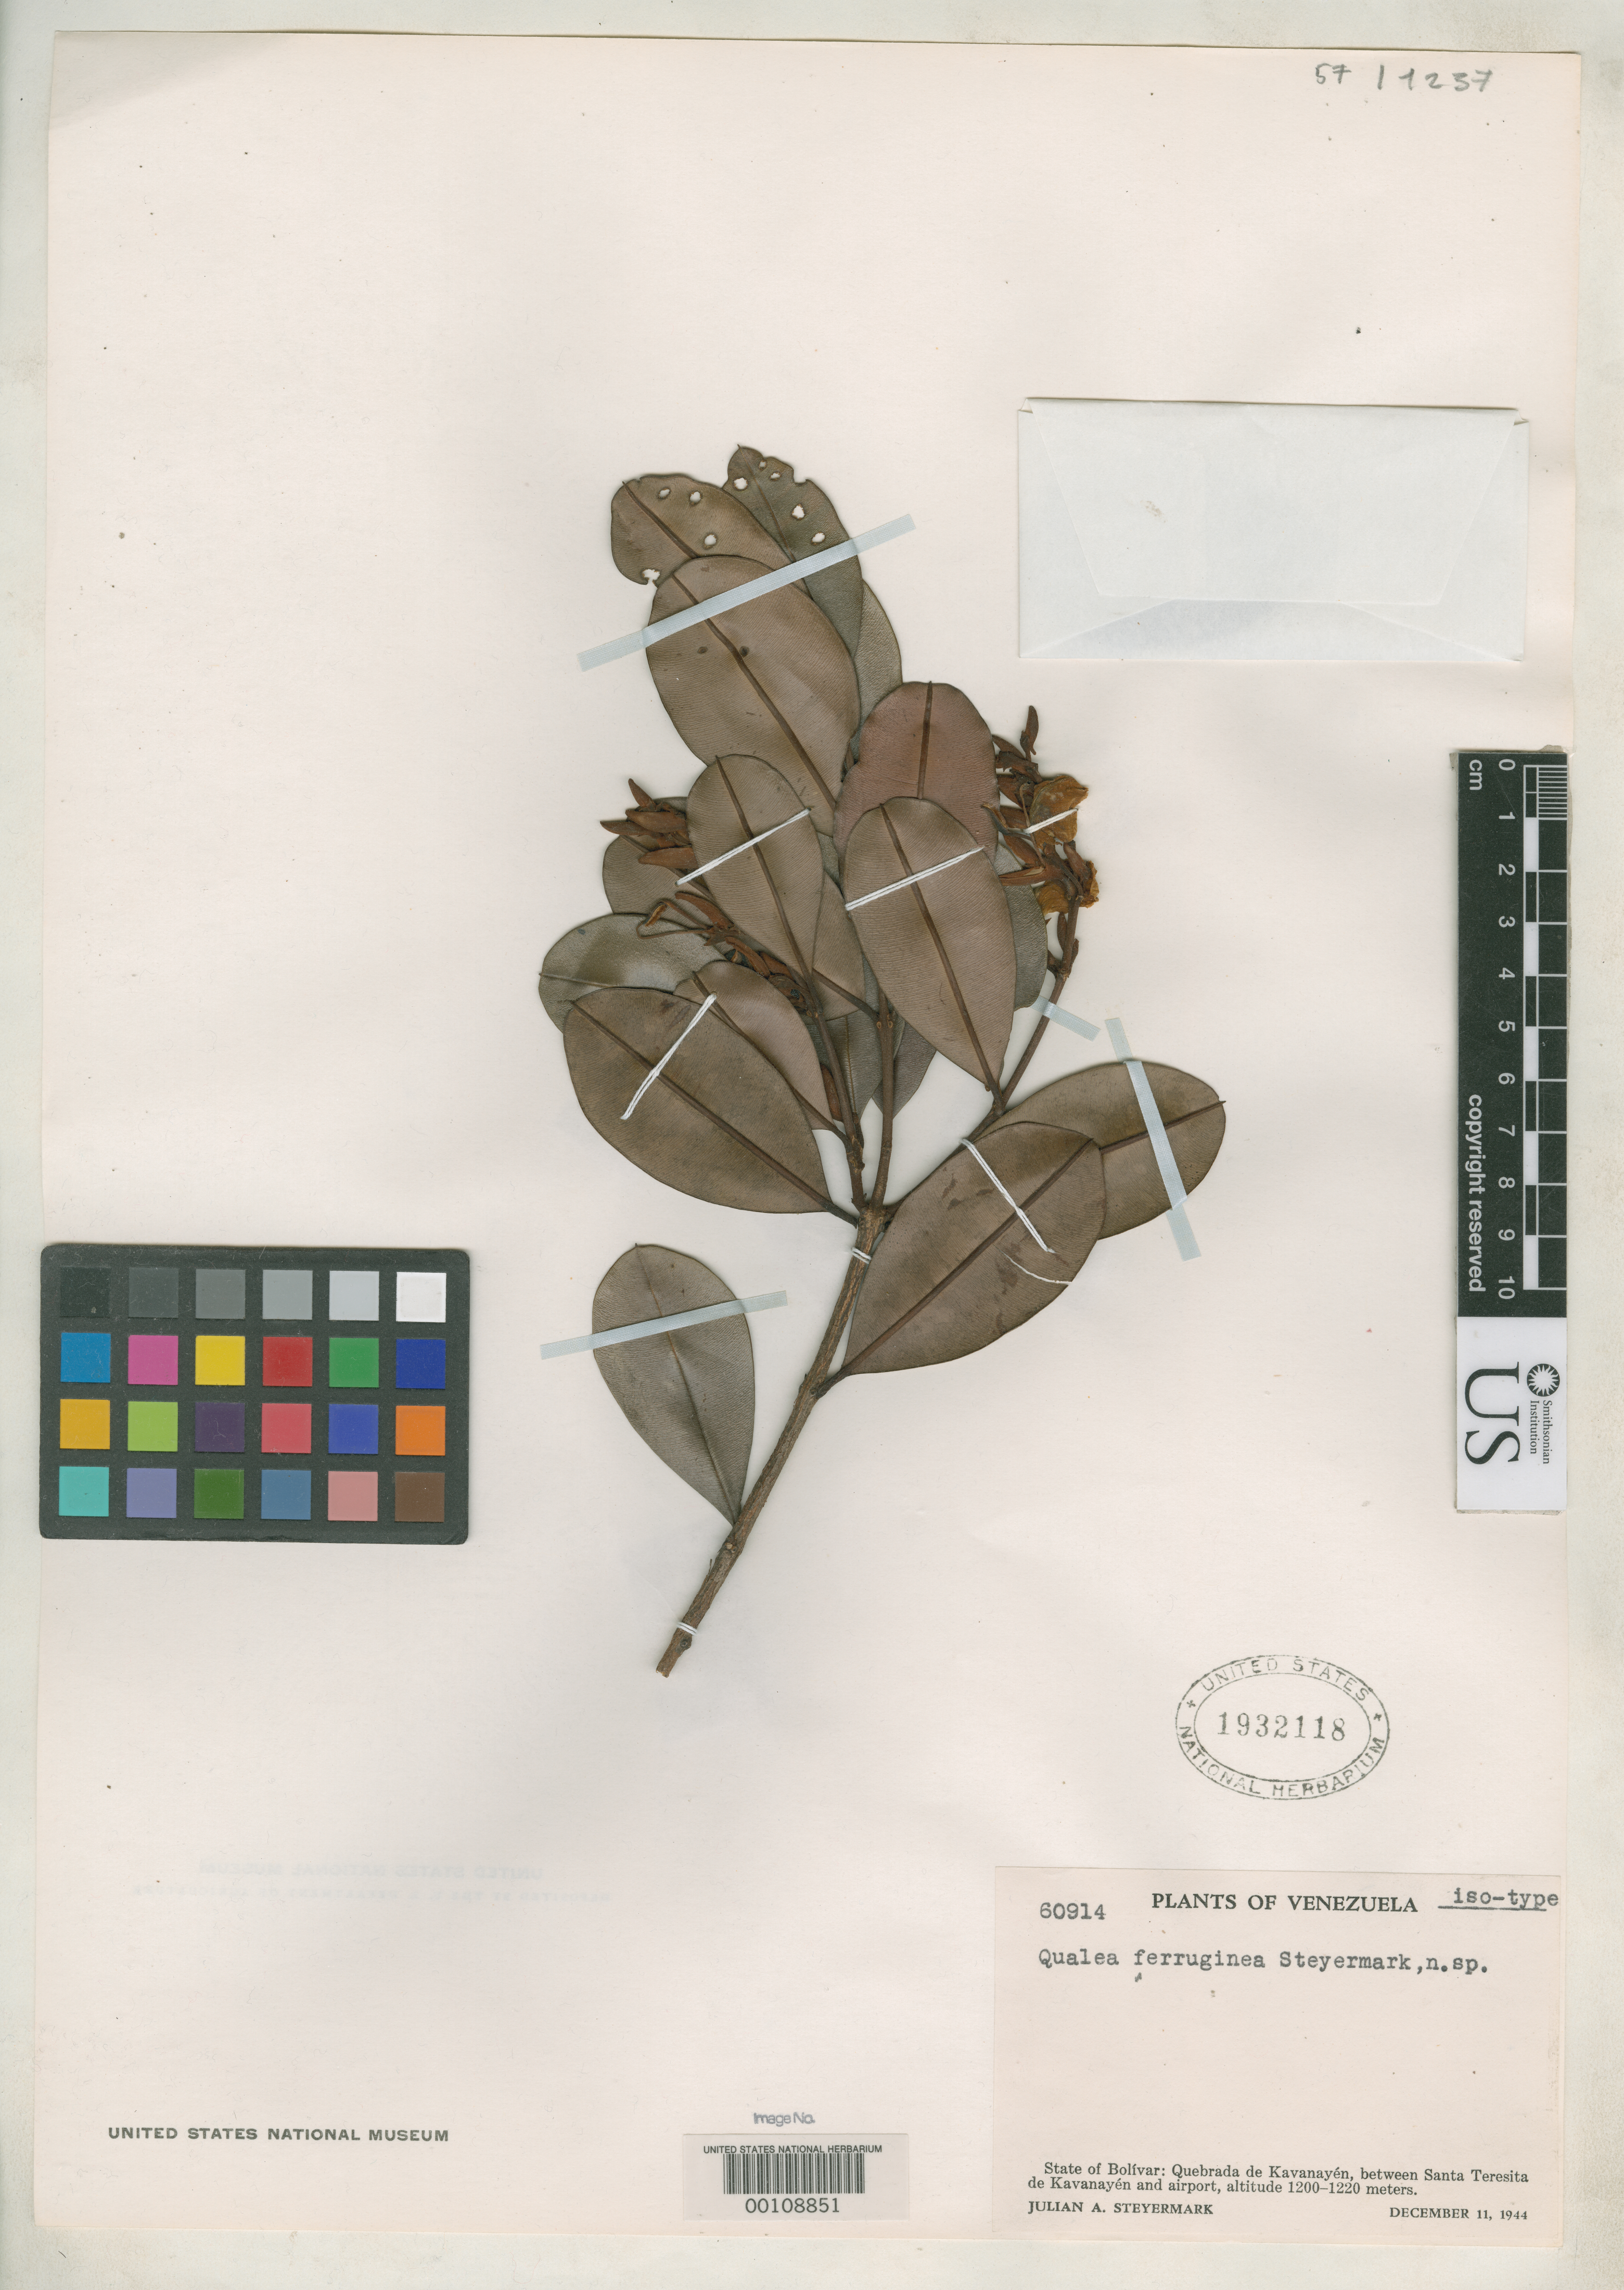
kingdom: Plantae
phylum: Tracheophyta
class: Magnoliopsida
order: Myrtales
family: Vochysiaceae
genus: Qualea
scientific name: Qualea ferruginea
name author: Steyerm.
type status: Isotype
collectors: J. Steyermark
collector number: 60914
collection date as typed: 11 Dec 1944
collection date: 1944-12-11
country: Venezuela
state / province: Bolivar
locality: Quebrada de Kavanayen; alt. 1200-1220 m.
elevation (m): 1200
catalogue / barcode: US 1932118